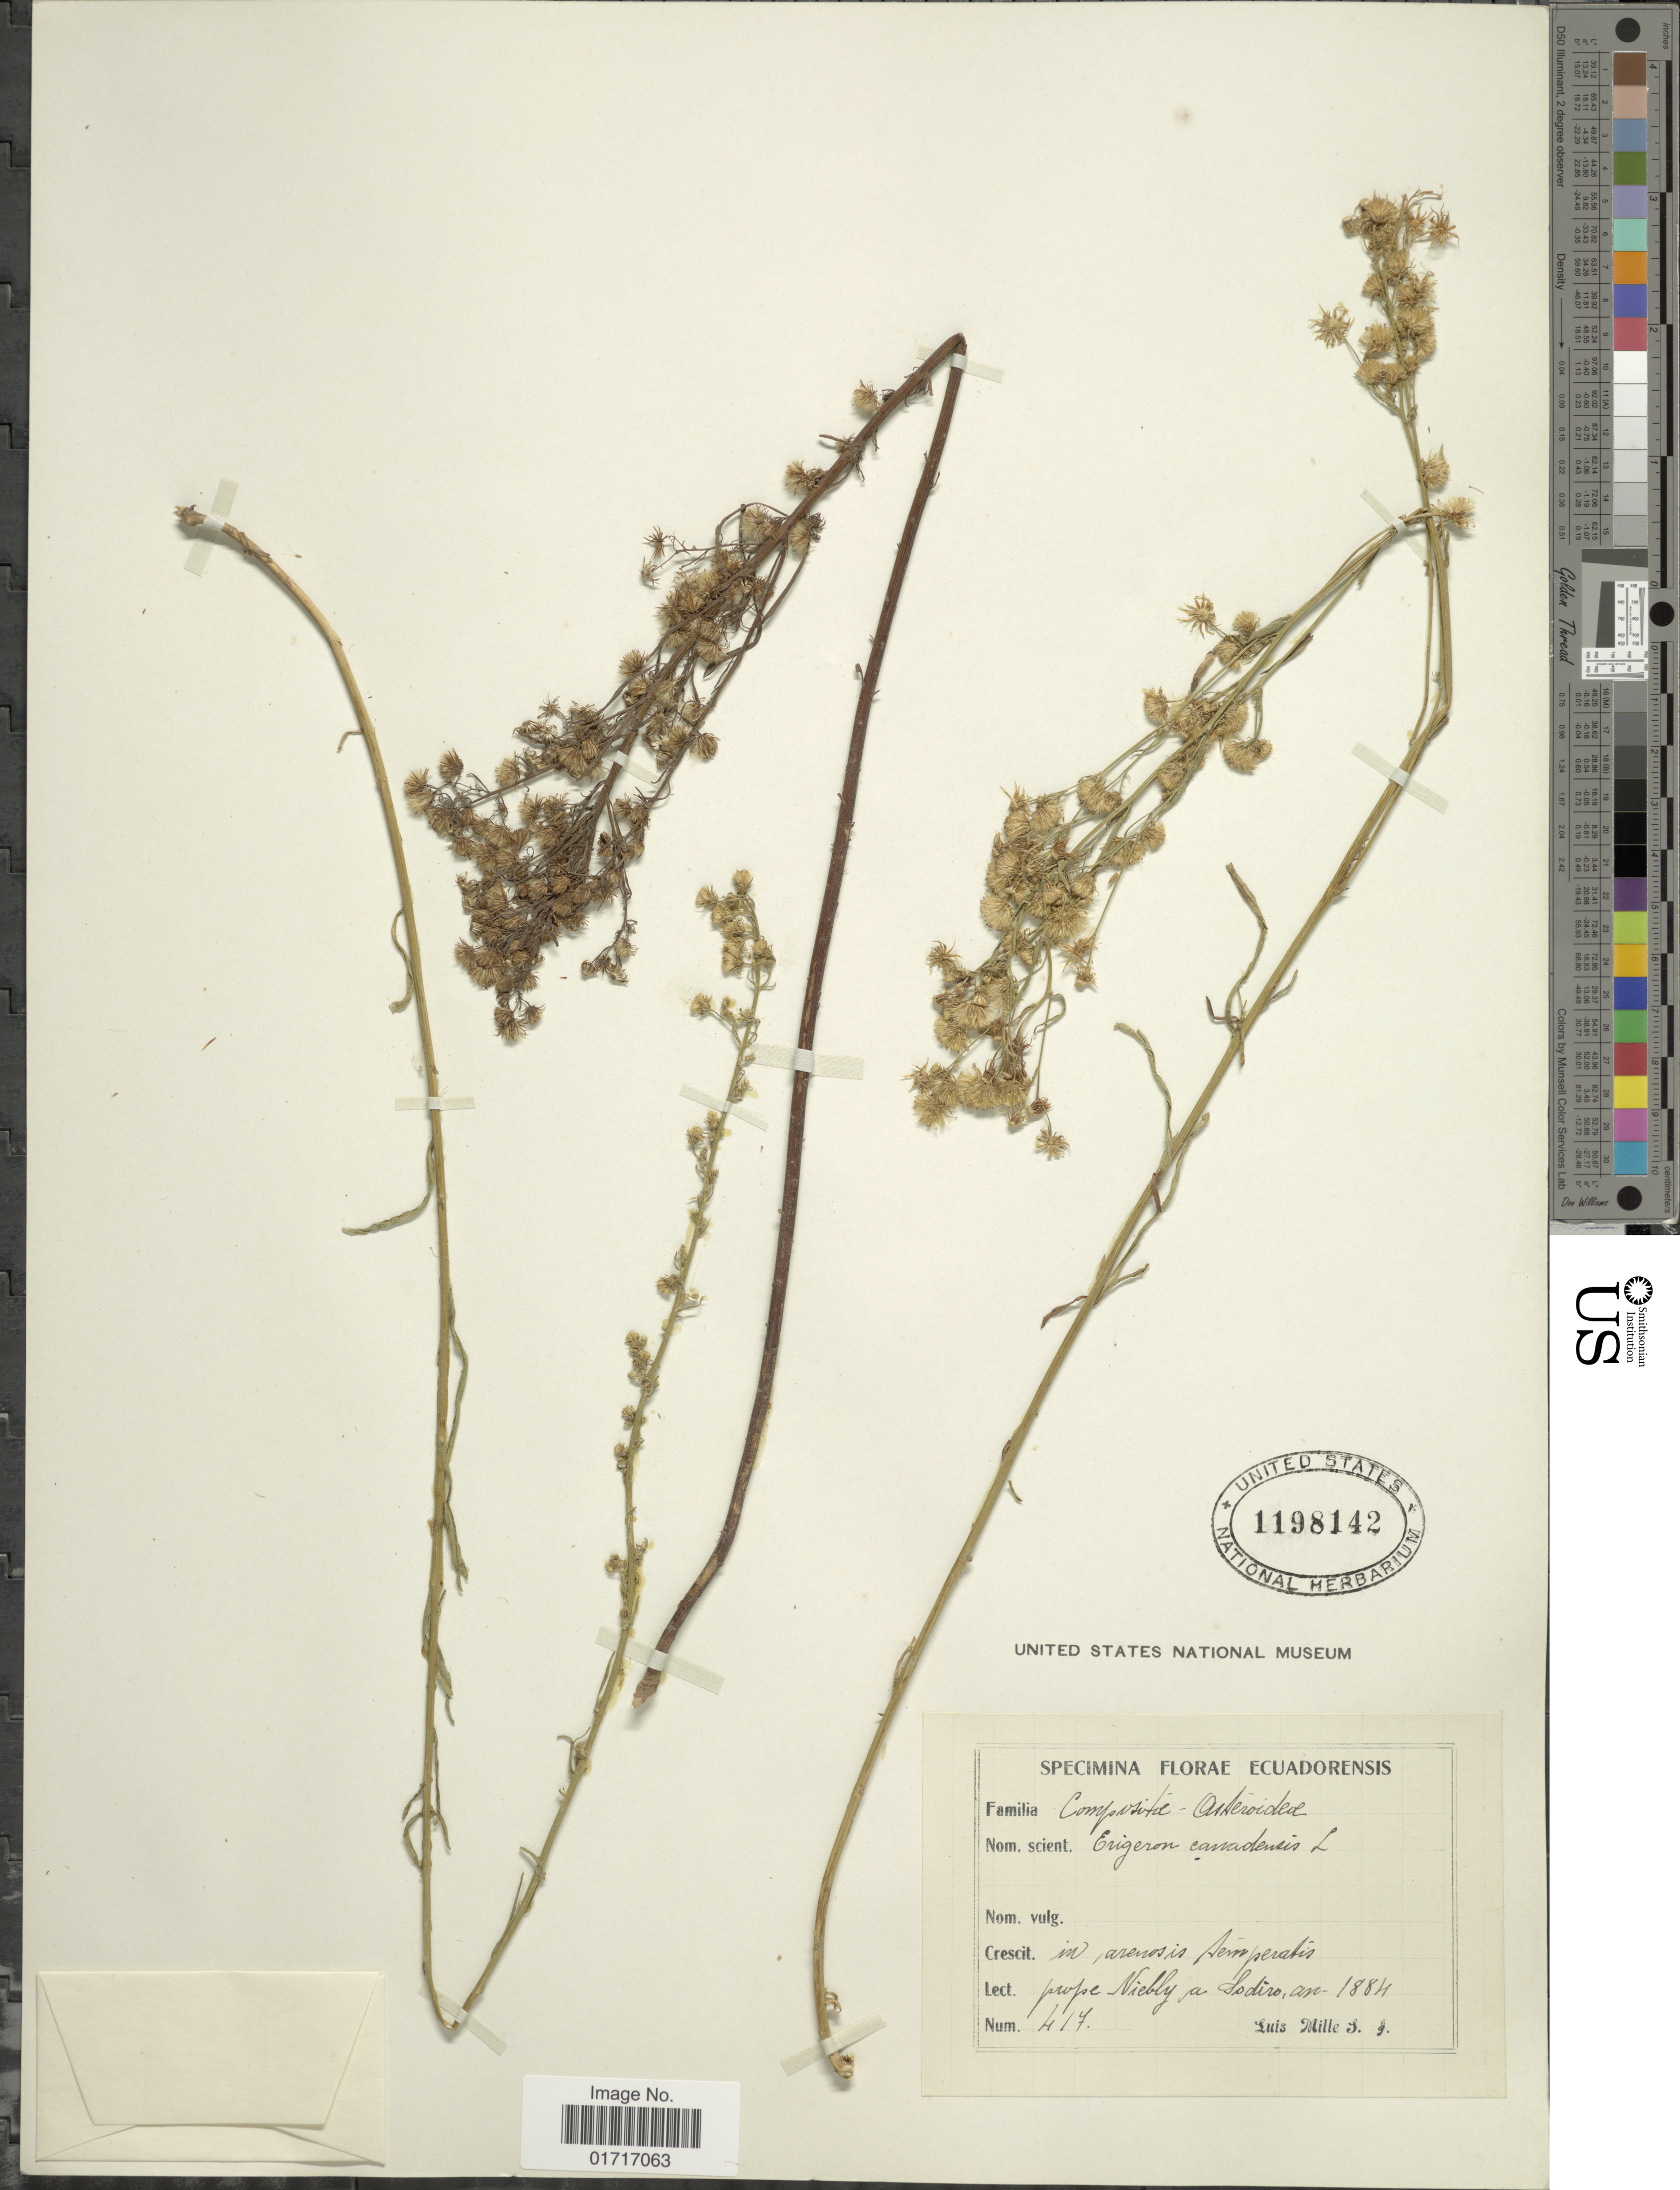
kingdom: Plantae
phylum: Tracheophyta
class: Magnoliopsida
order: Asterales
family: Asteraceae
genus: Conyza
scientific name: Conyza canadensis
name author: (L.) Cronq.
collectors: L. Mille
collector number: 417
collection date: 1884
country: Ecuador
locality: Prope Nieblya Sodiro.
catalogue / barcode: US 1198142